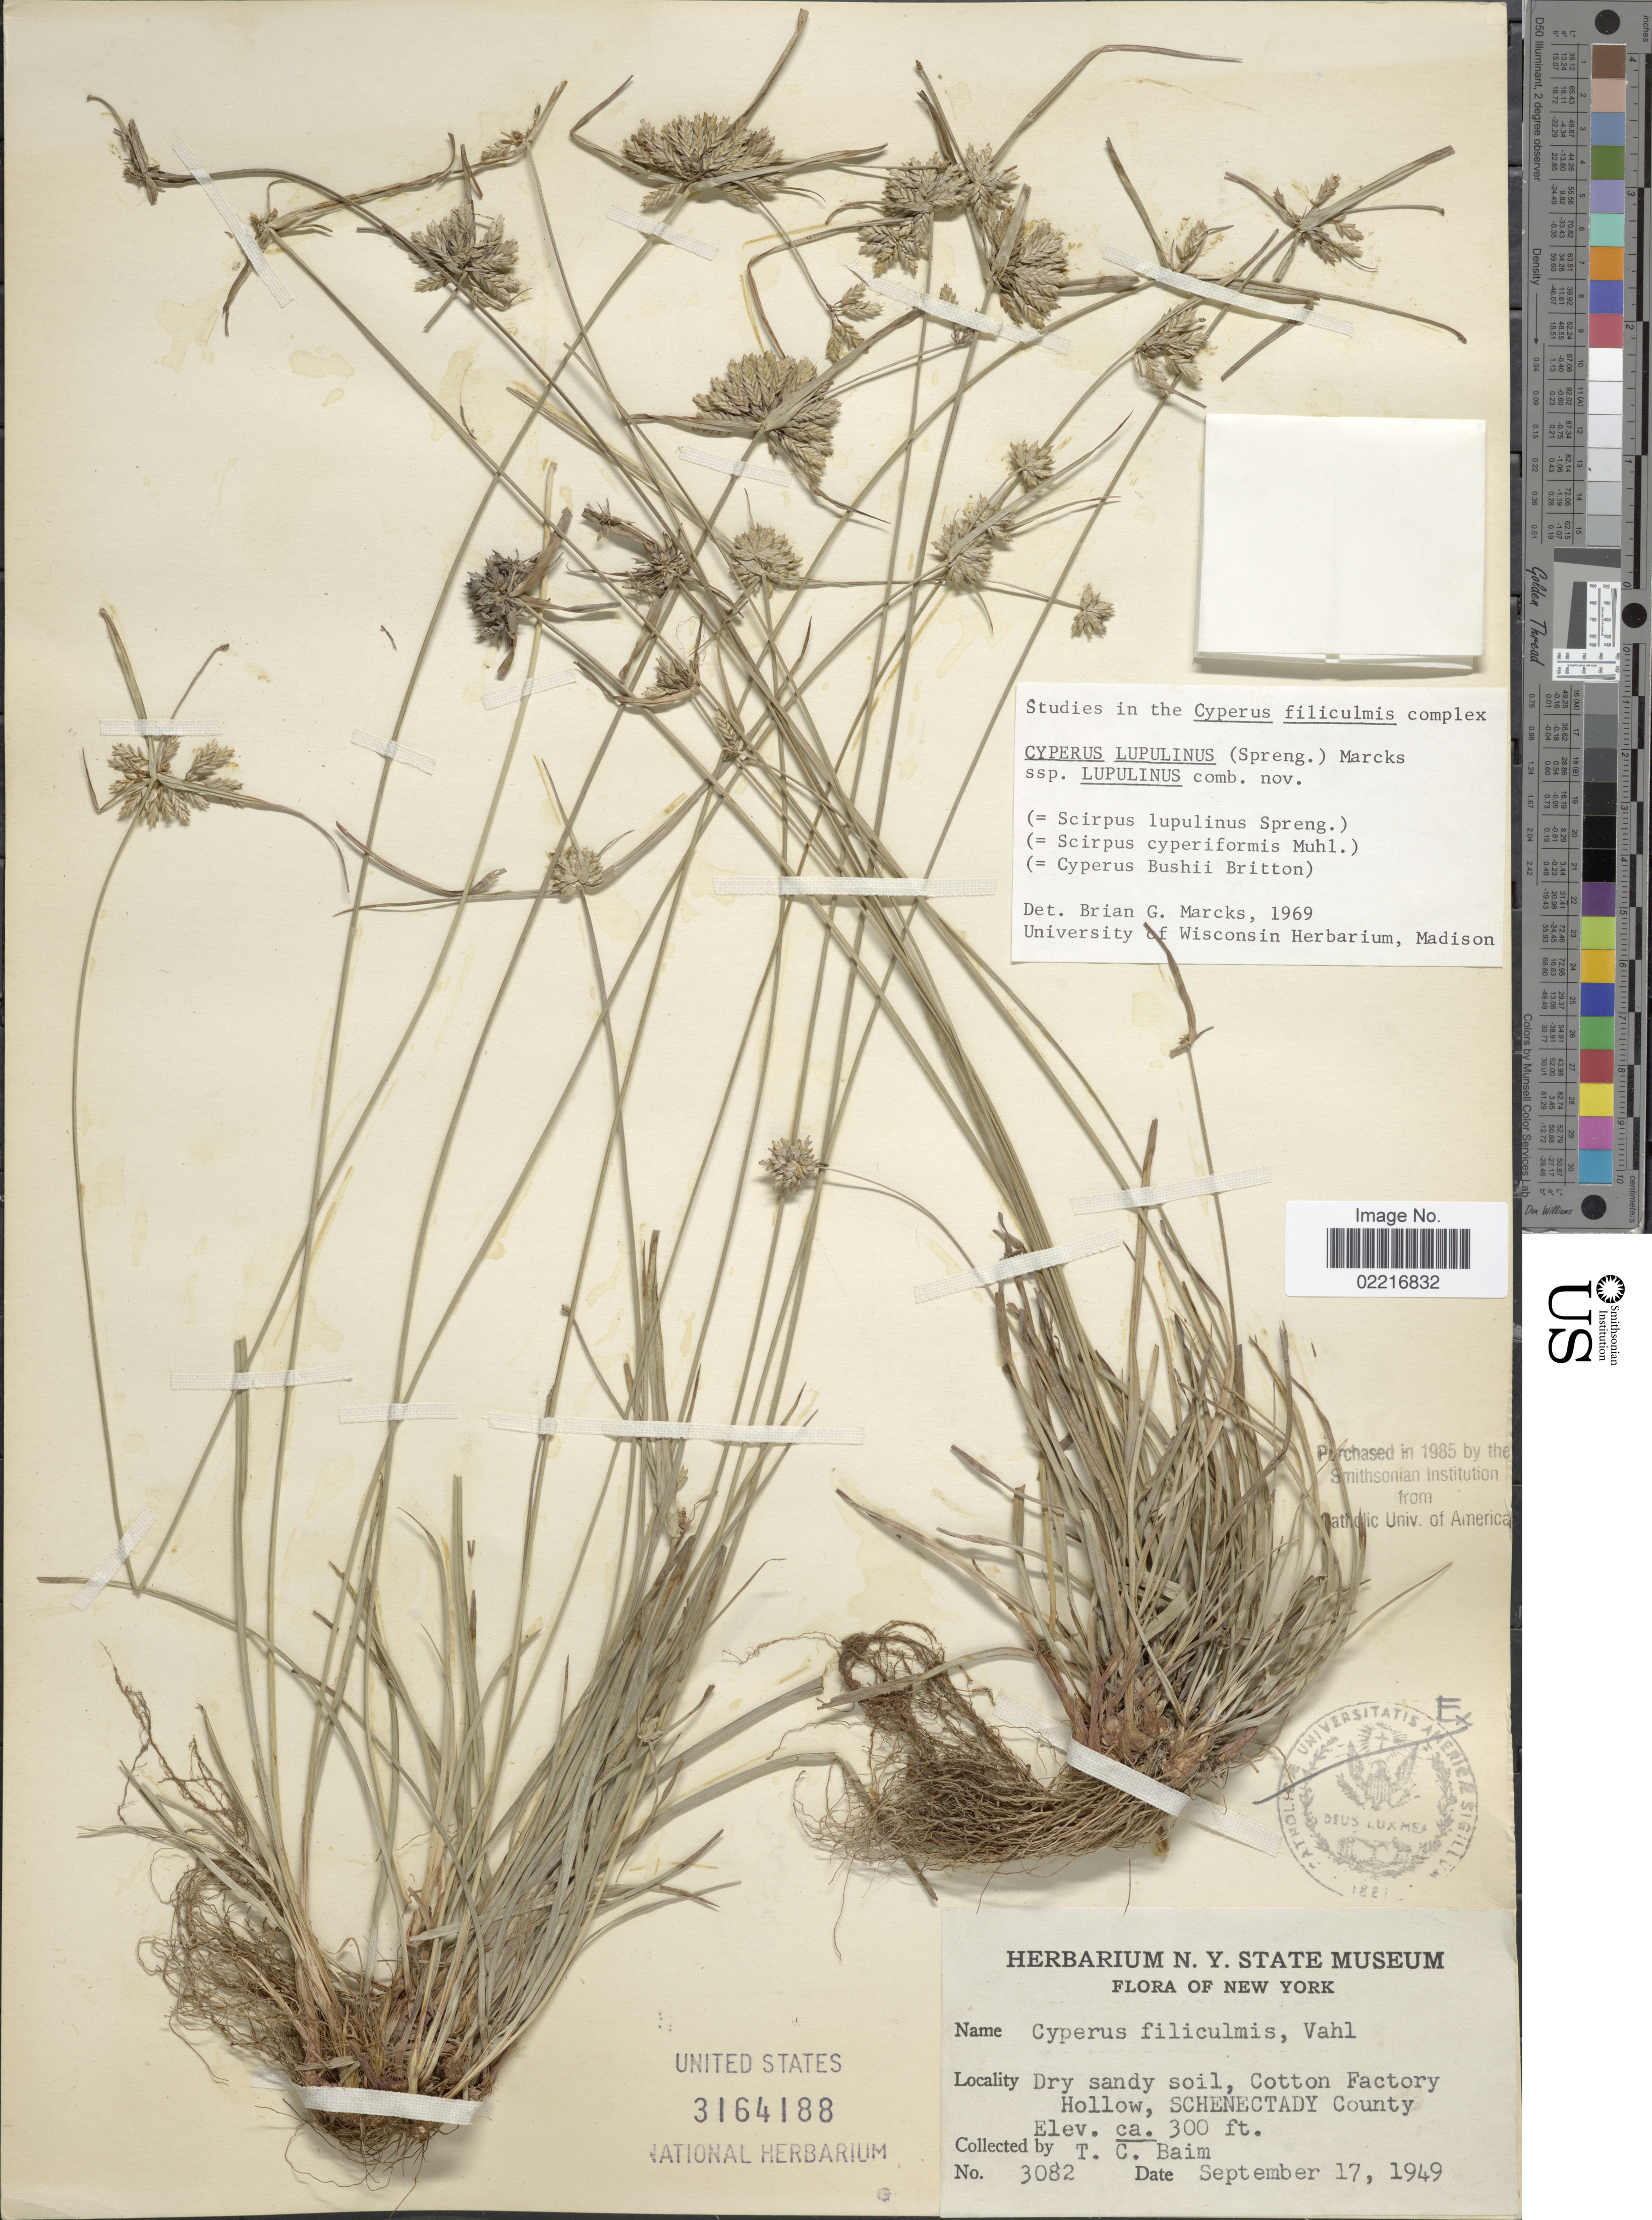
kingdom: Plantae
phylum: Tracheophyta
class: Liliopsida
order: Poales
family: Cyperaceae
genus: Cyperus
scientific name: Cyperus lupulinus subsp. lupulinus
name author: (Spreng.) Marcks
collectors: T. Baim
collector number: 3082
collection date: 1949-09-17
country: United States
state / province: New York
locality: Cotton Factory Hollow, Schenectady County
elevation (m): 91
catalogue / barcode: US 3164188